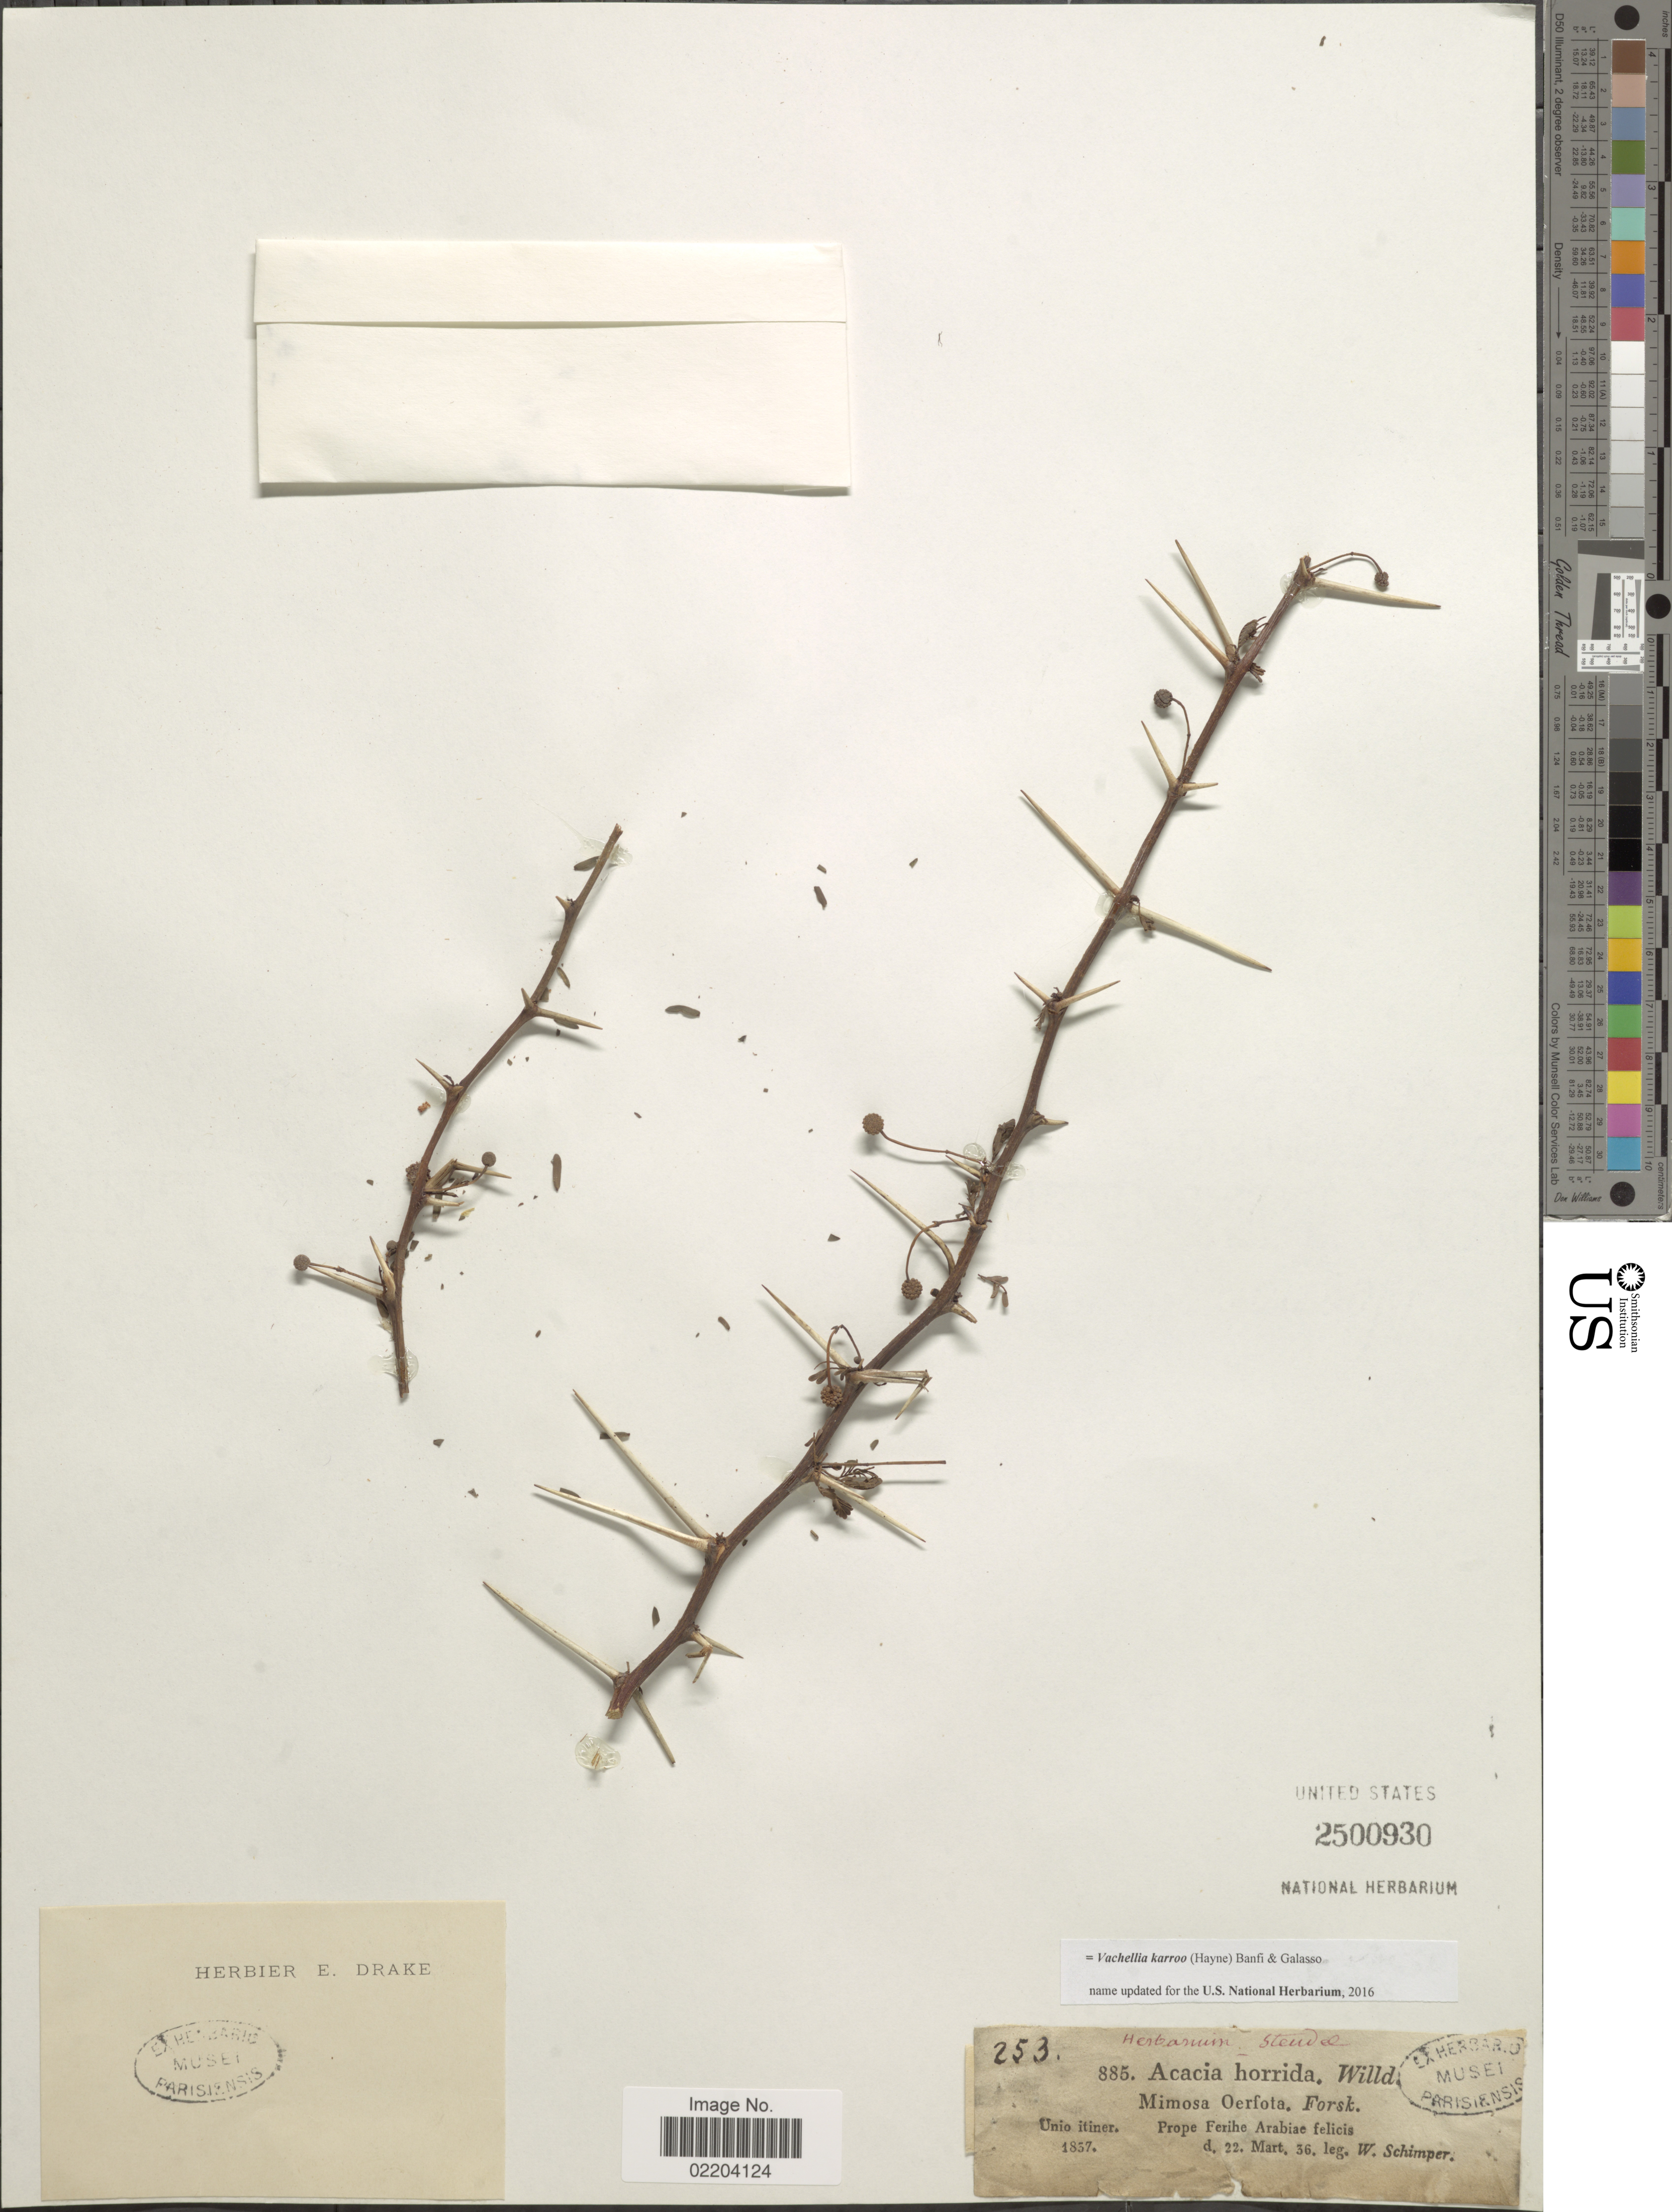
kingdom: Plantae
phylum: Tracheophyta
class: Magnoliopsida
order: Fabales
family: Fabaceae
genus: Vachellia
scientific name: Vachellia karroo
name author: (Hayne) Banfi & Galasso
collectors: W. Schimper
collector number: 885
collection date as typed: Transcribed d/m/y: 22/3/36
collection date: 1836-03-22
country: Saudi Arabia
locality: Prope Ferihe Arabiae felicis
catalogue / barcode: US 2500930